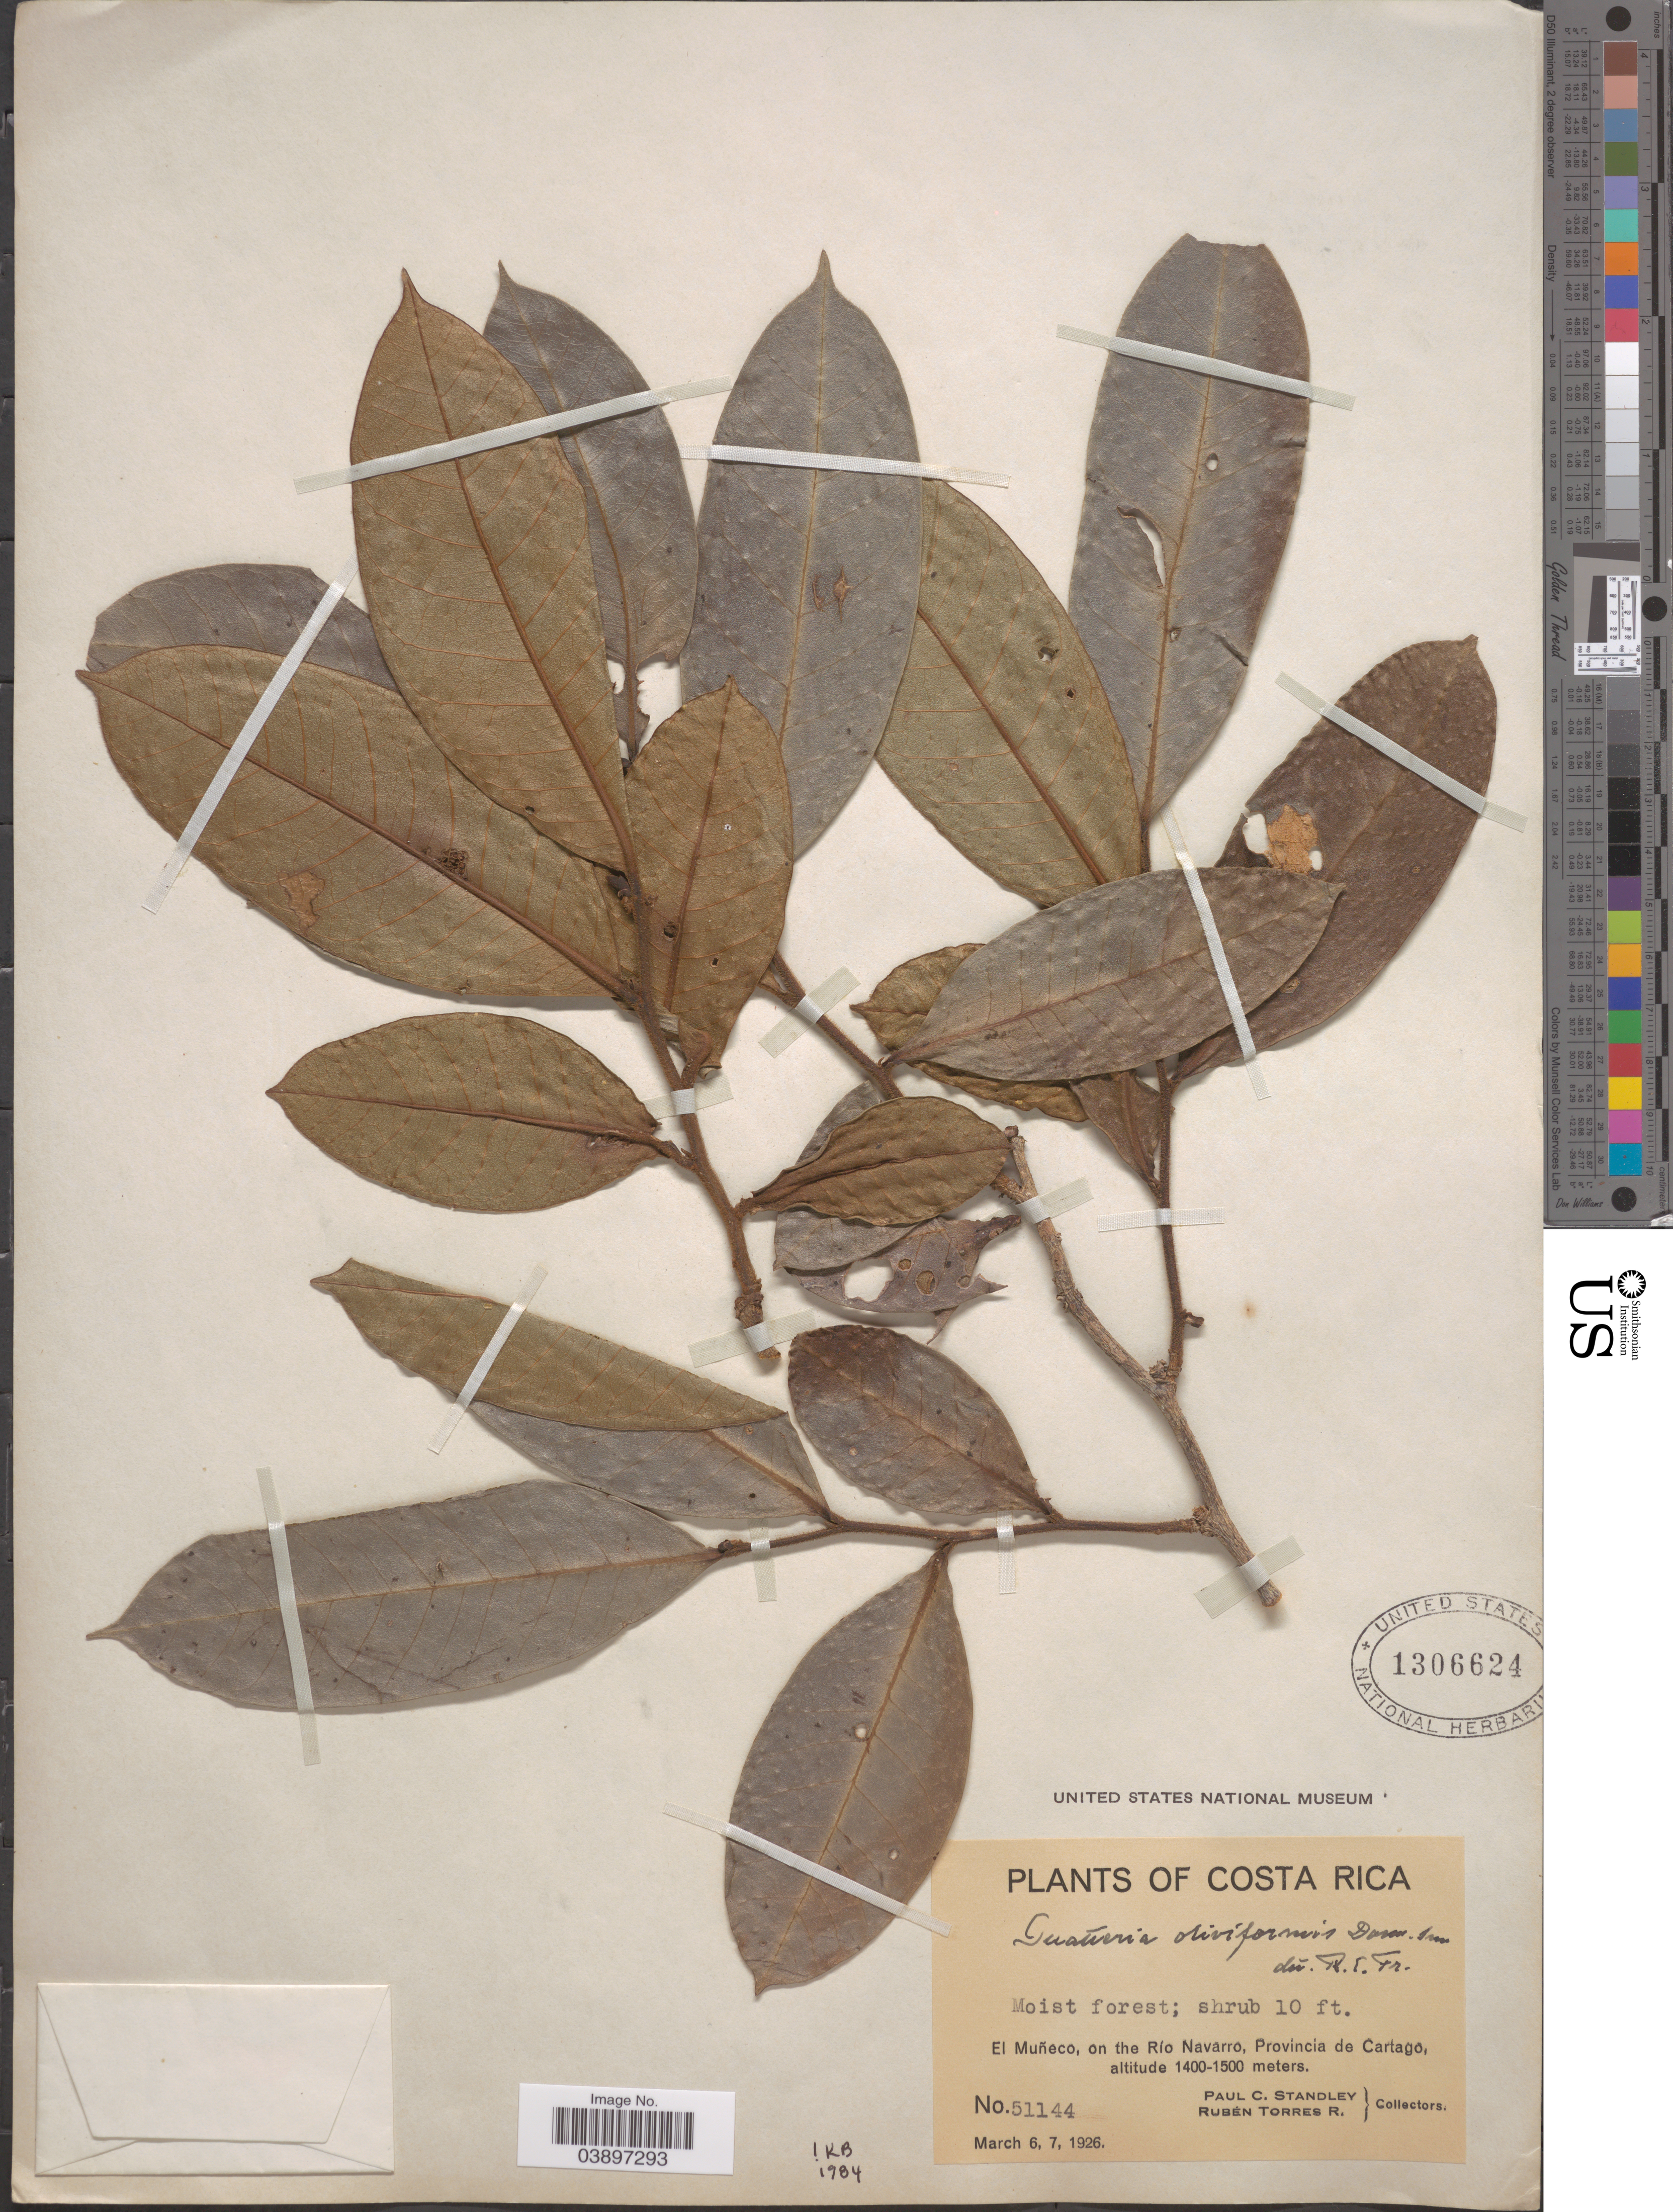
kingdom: Plantae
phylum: Tracheophyta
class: Magnoliopsida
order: Magnoliales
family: Annonaceae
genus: Guatteria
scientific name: Guatteria oliviformis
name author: Donn. Sm.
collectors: P. C. Standley & R. Torres Rojas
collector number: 51144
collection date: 1926-03-06/1926-03-07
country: Costa Rica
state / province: Cartago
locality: El Muñeco, on the Río Navarro.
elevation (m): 1400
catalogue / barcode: US 1306624